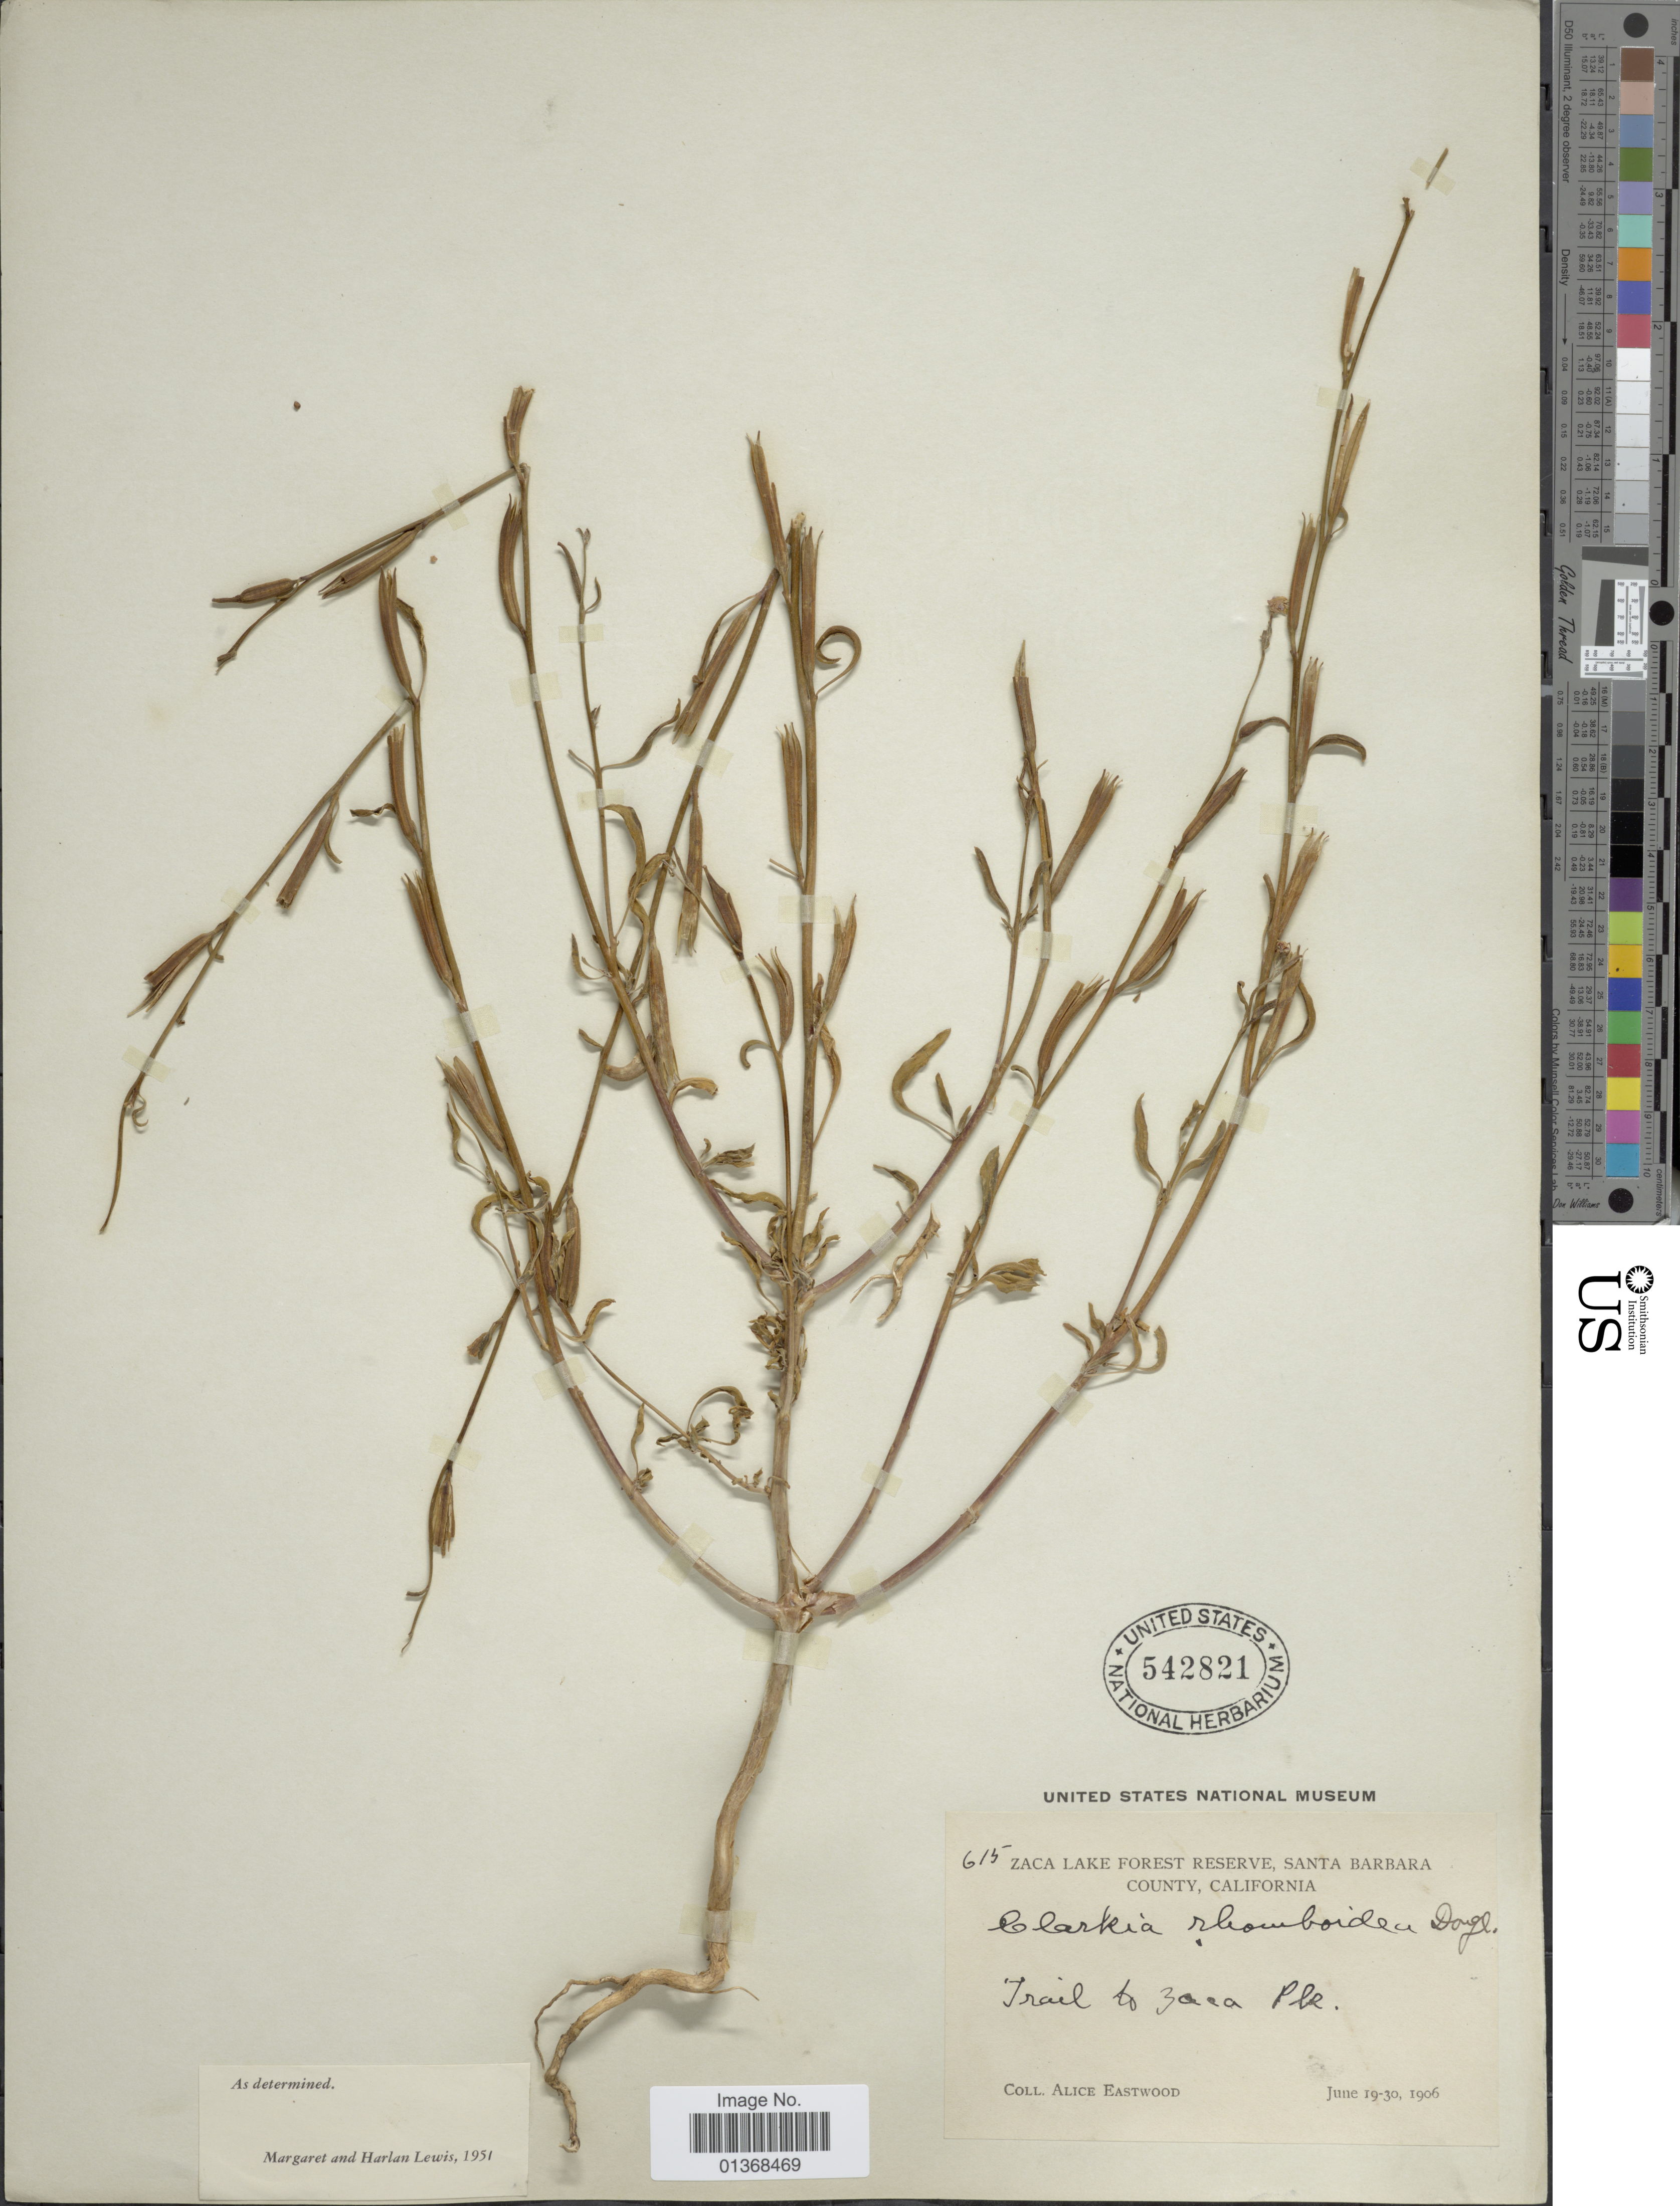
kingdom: Plantae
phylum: Tracheophyta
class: Magnoliopsida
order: Myrtales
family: Onagraceae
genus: Clarkia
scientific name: Clarkia rhomboidea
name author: Douglas ex Hook.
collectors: A. Eastwood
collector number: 615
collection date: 1906-06-19/1906-06-30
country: United States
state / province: California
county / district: Santa Barbara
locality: Zaca Lake Forest Reserve, Santa Barbara County, Trail to Zaca Pk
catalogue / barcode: US 542821